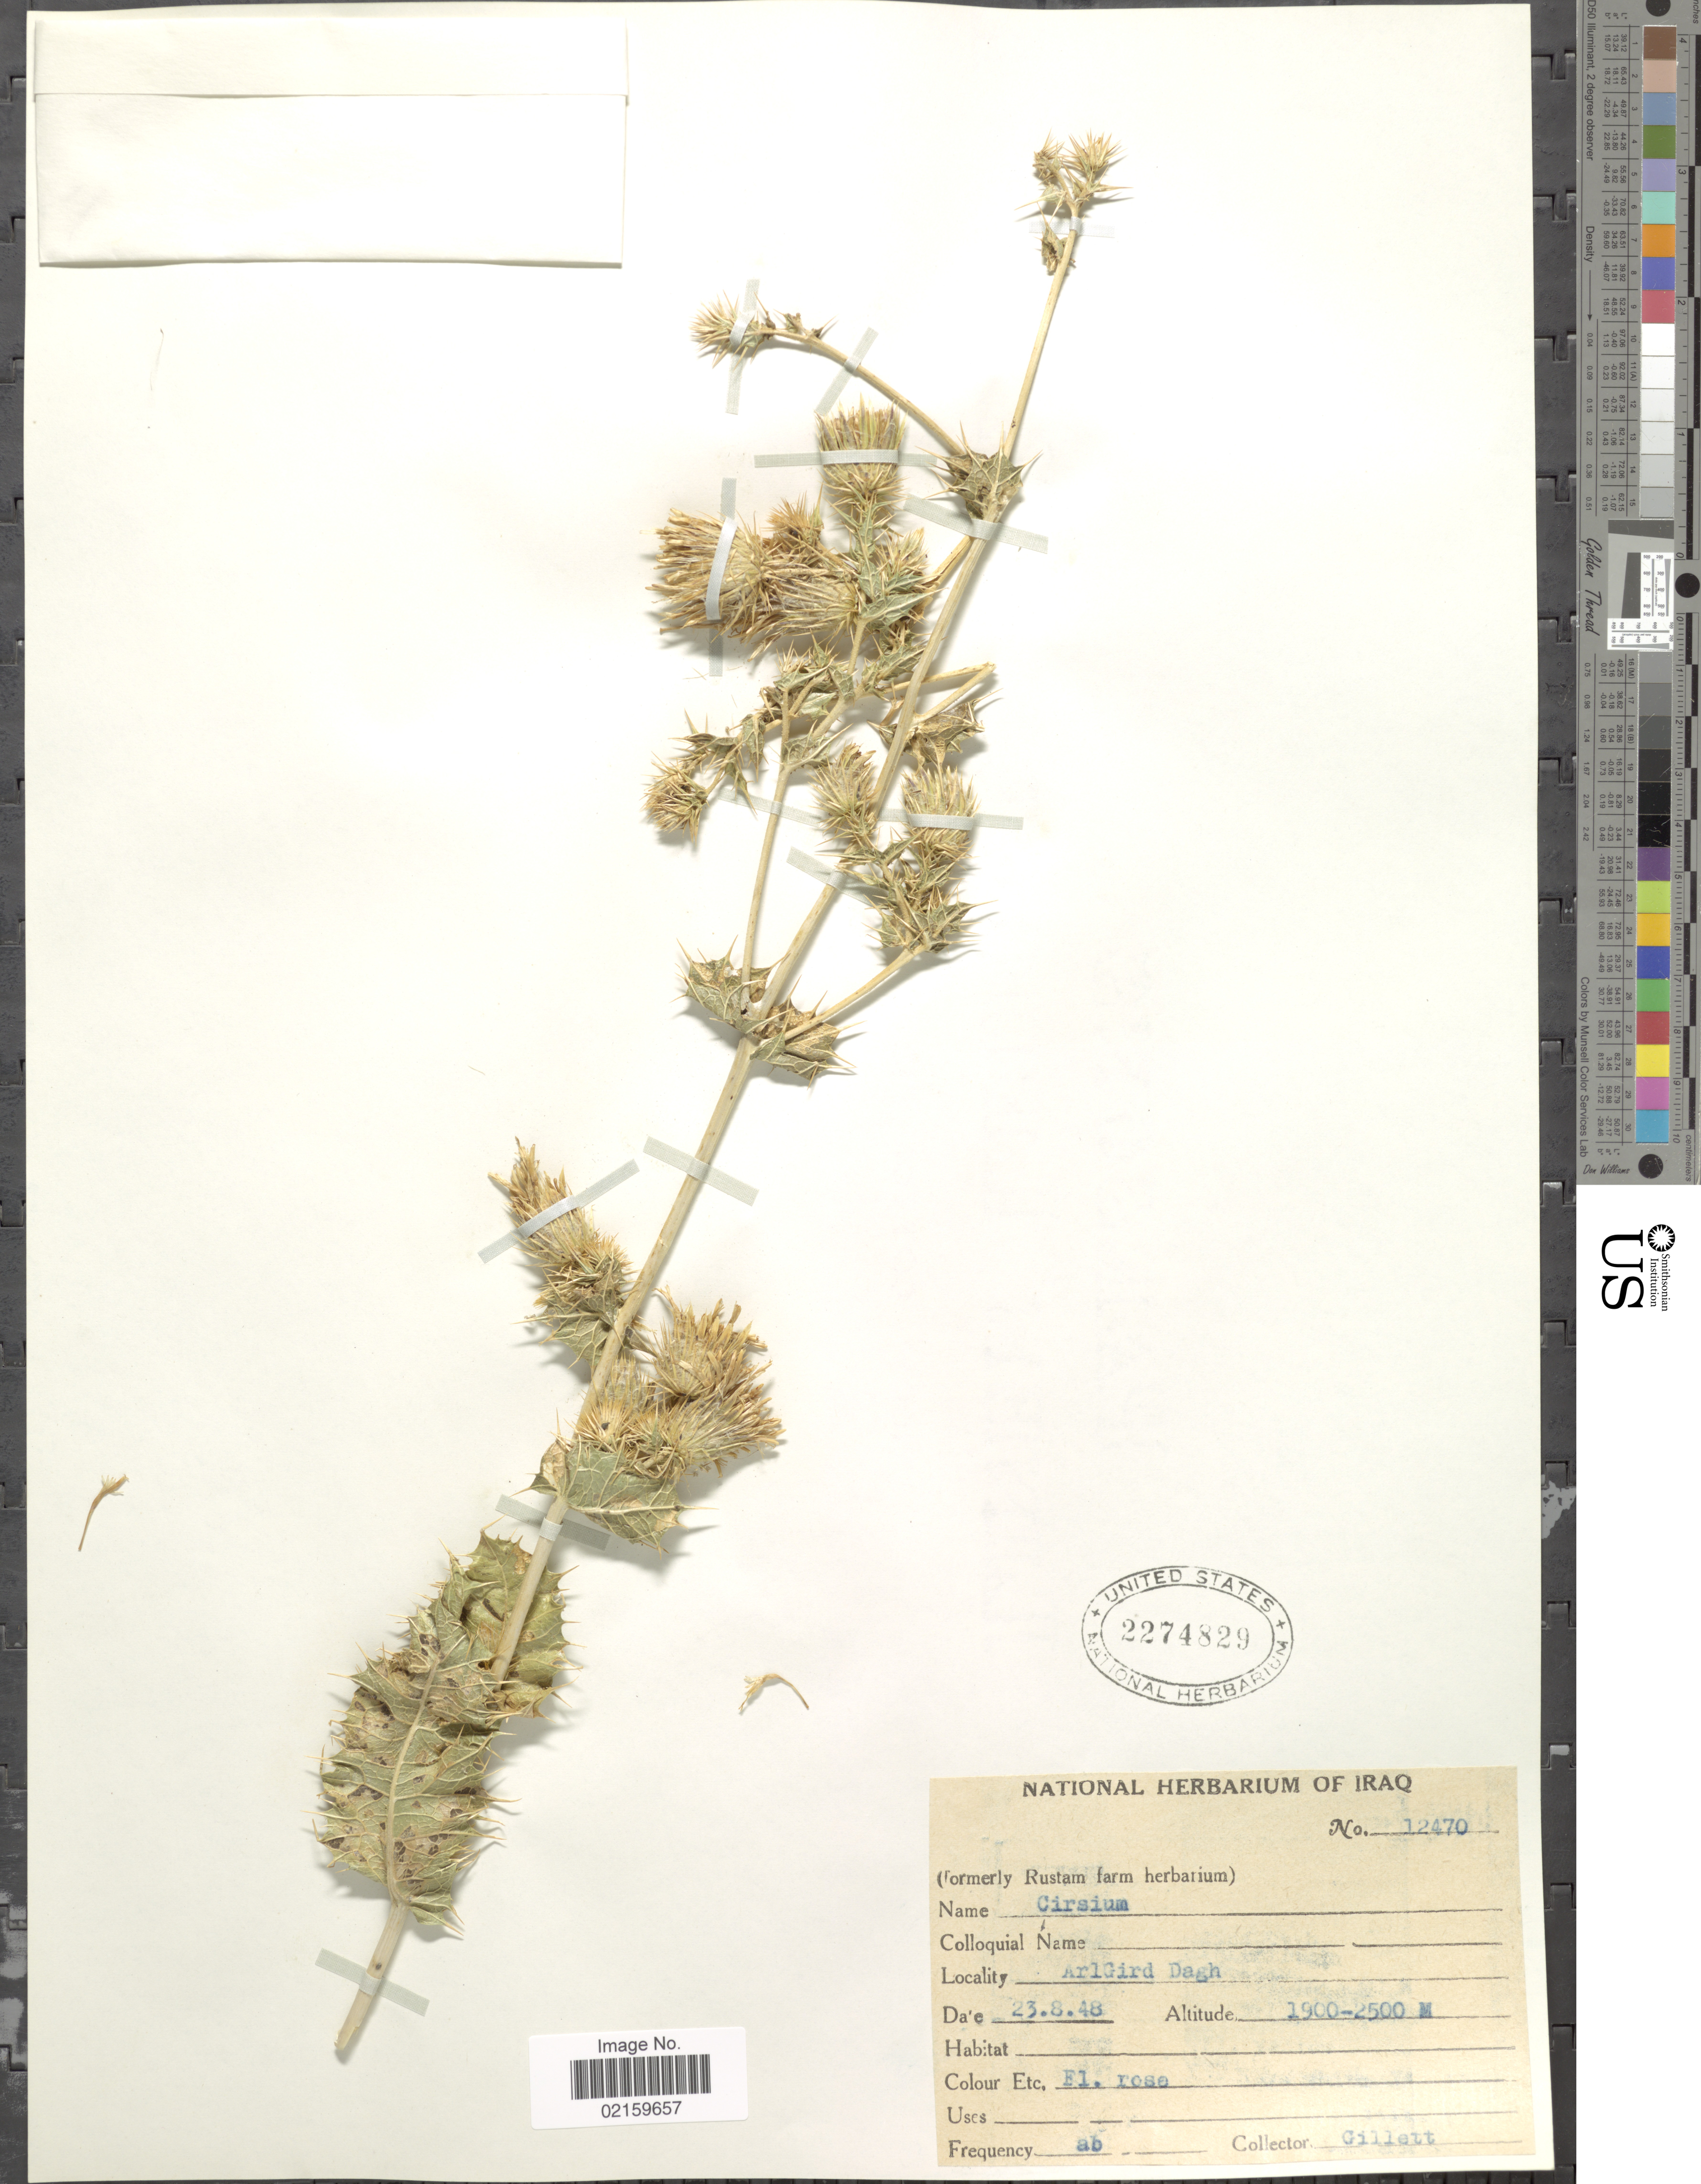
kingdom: Plantae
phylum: Tracheophyta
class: Magnoliopsida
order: Asterales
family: Asteraceae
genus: Cirsium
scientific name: Cirsium sp.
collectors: Gillett, --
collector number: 12470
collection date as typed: Transcribed d/m/y: 23/8/48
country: Iraq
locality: ArlGird Dagh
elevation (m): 1900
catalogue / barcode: US 2274829